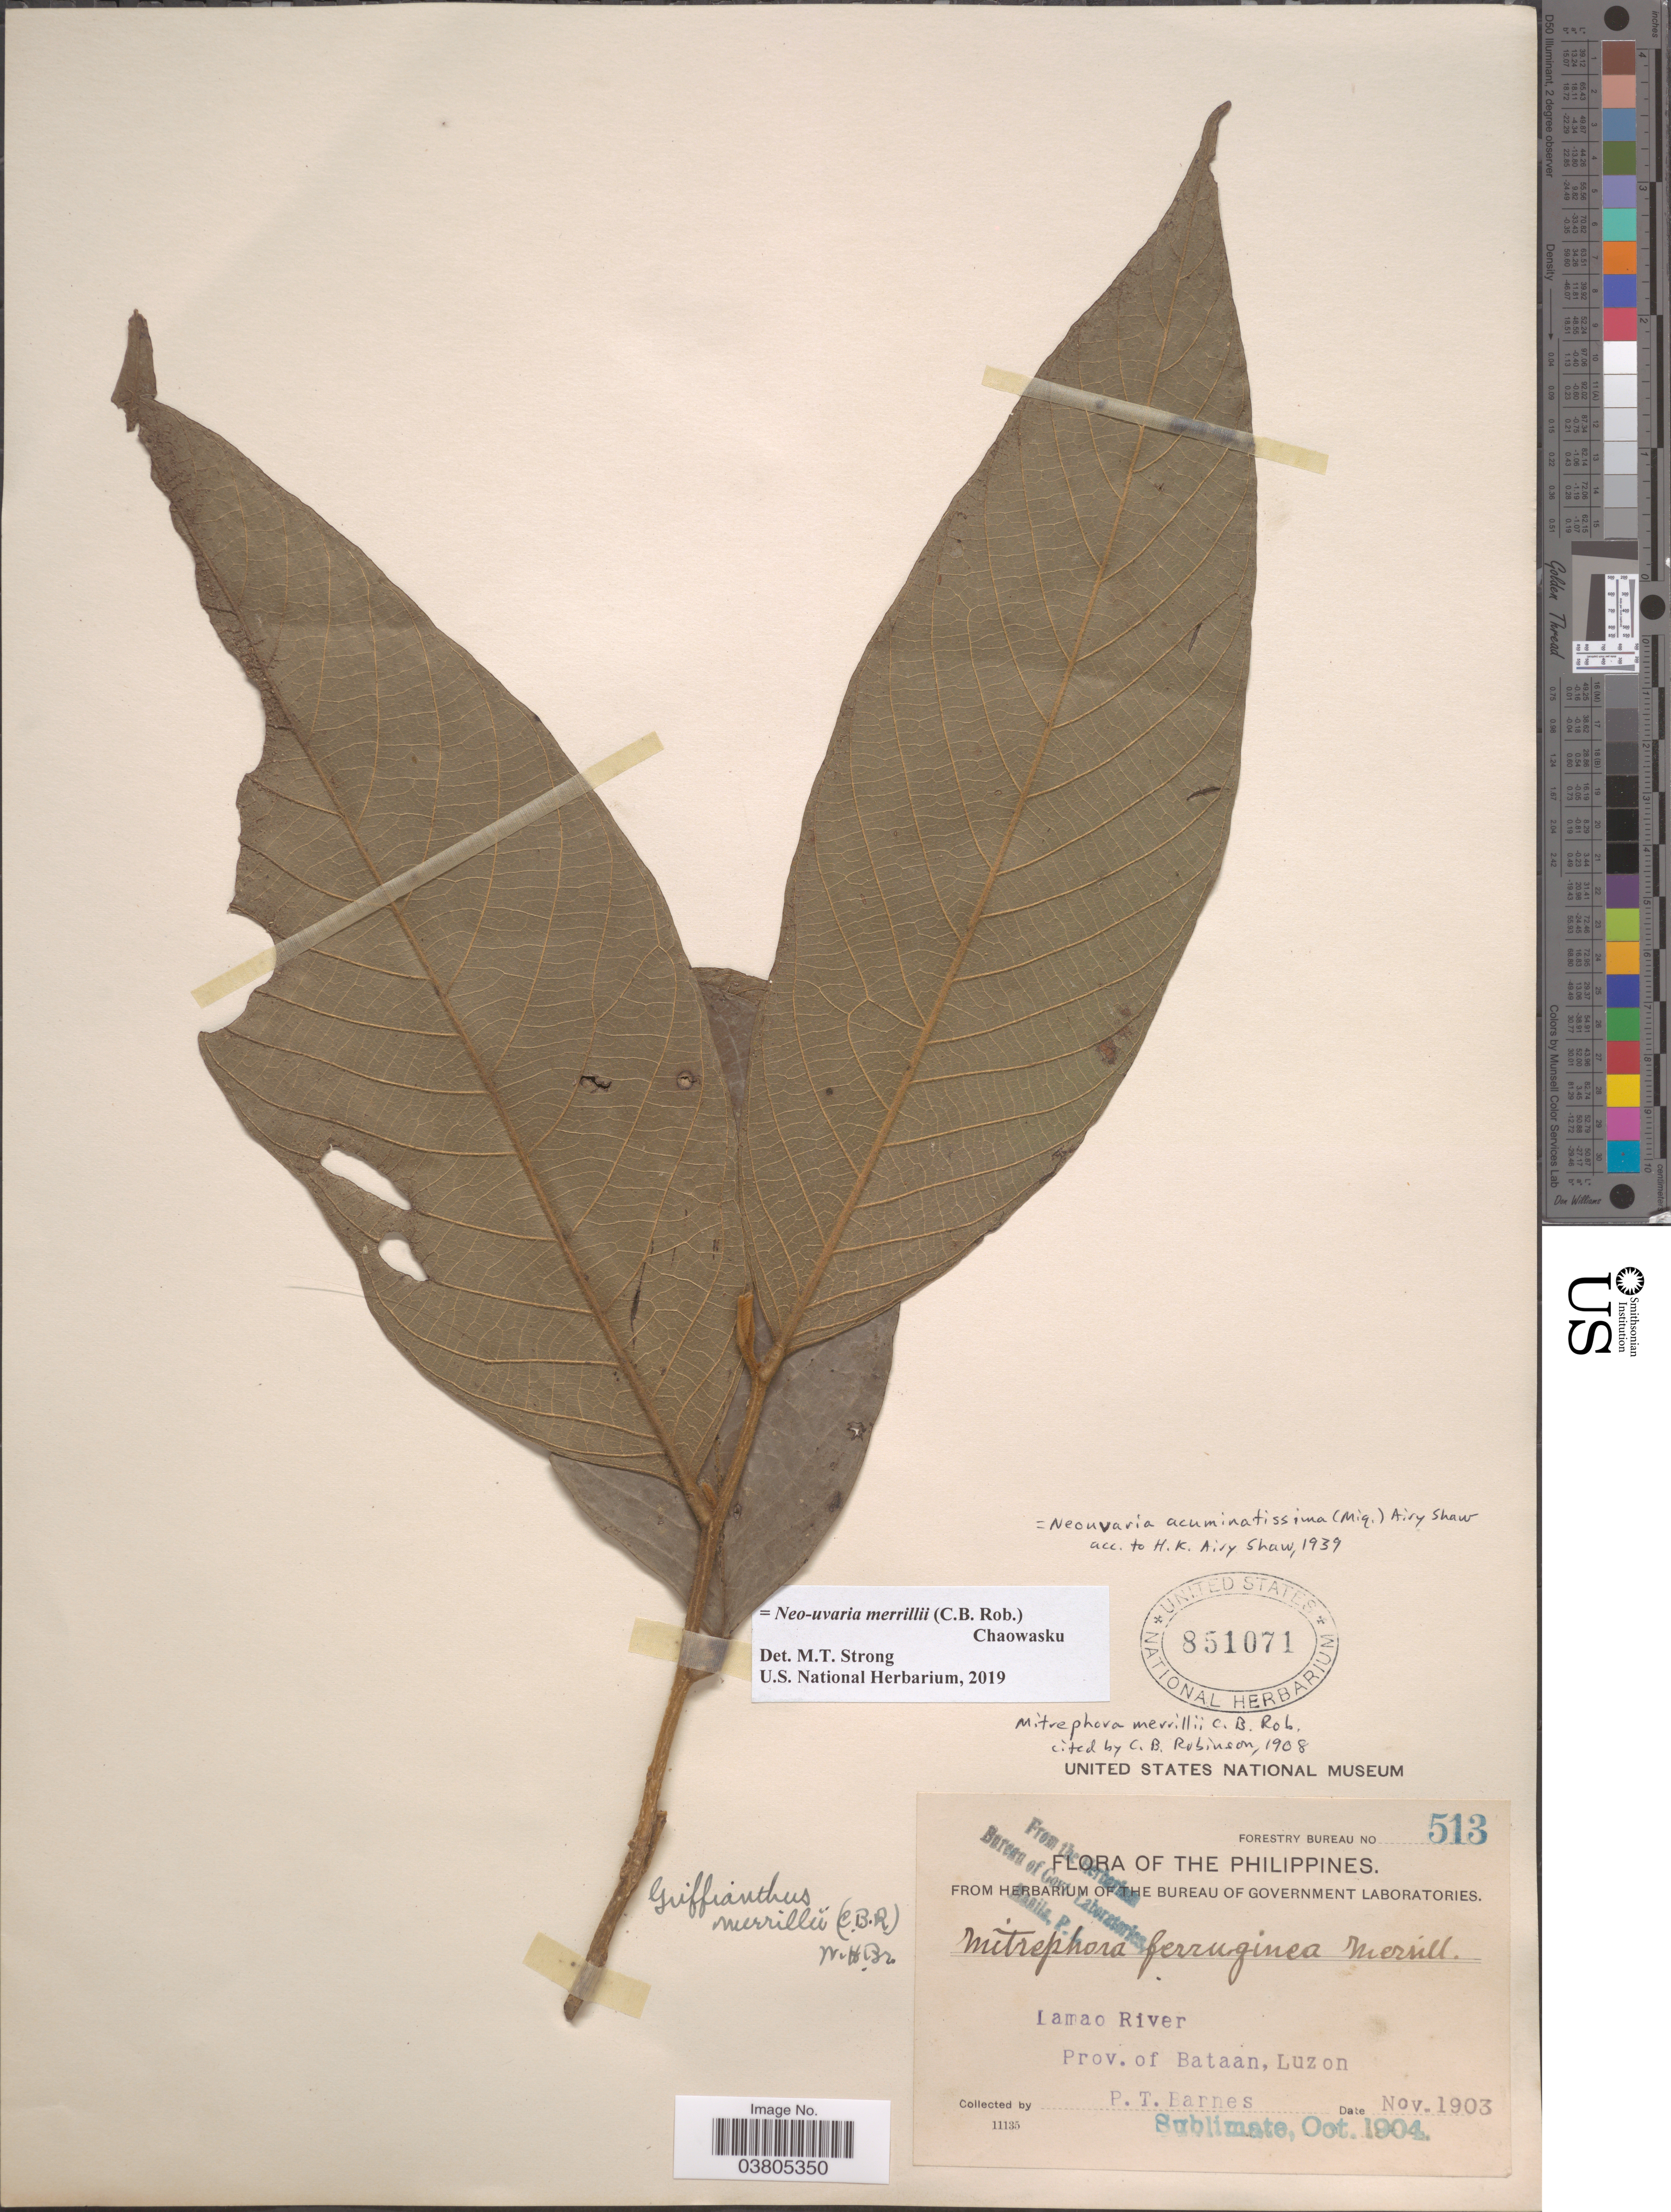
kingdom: Plantae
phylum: Tracheophyta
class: Magnoliopsida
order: Magnoliales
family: Annonaceae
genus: Neo-Uvaria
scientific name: Neo-uvaria merrillii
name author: (C.B. Rob.) Chaowasku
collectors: P. Barnes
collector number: Forestry Bureau 513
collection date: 1903-11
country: Philippines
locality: Lamao River, Prov. of Bataan, Luzon.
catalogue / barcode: US 851071